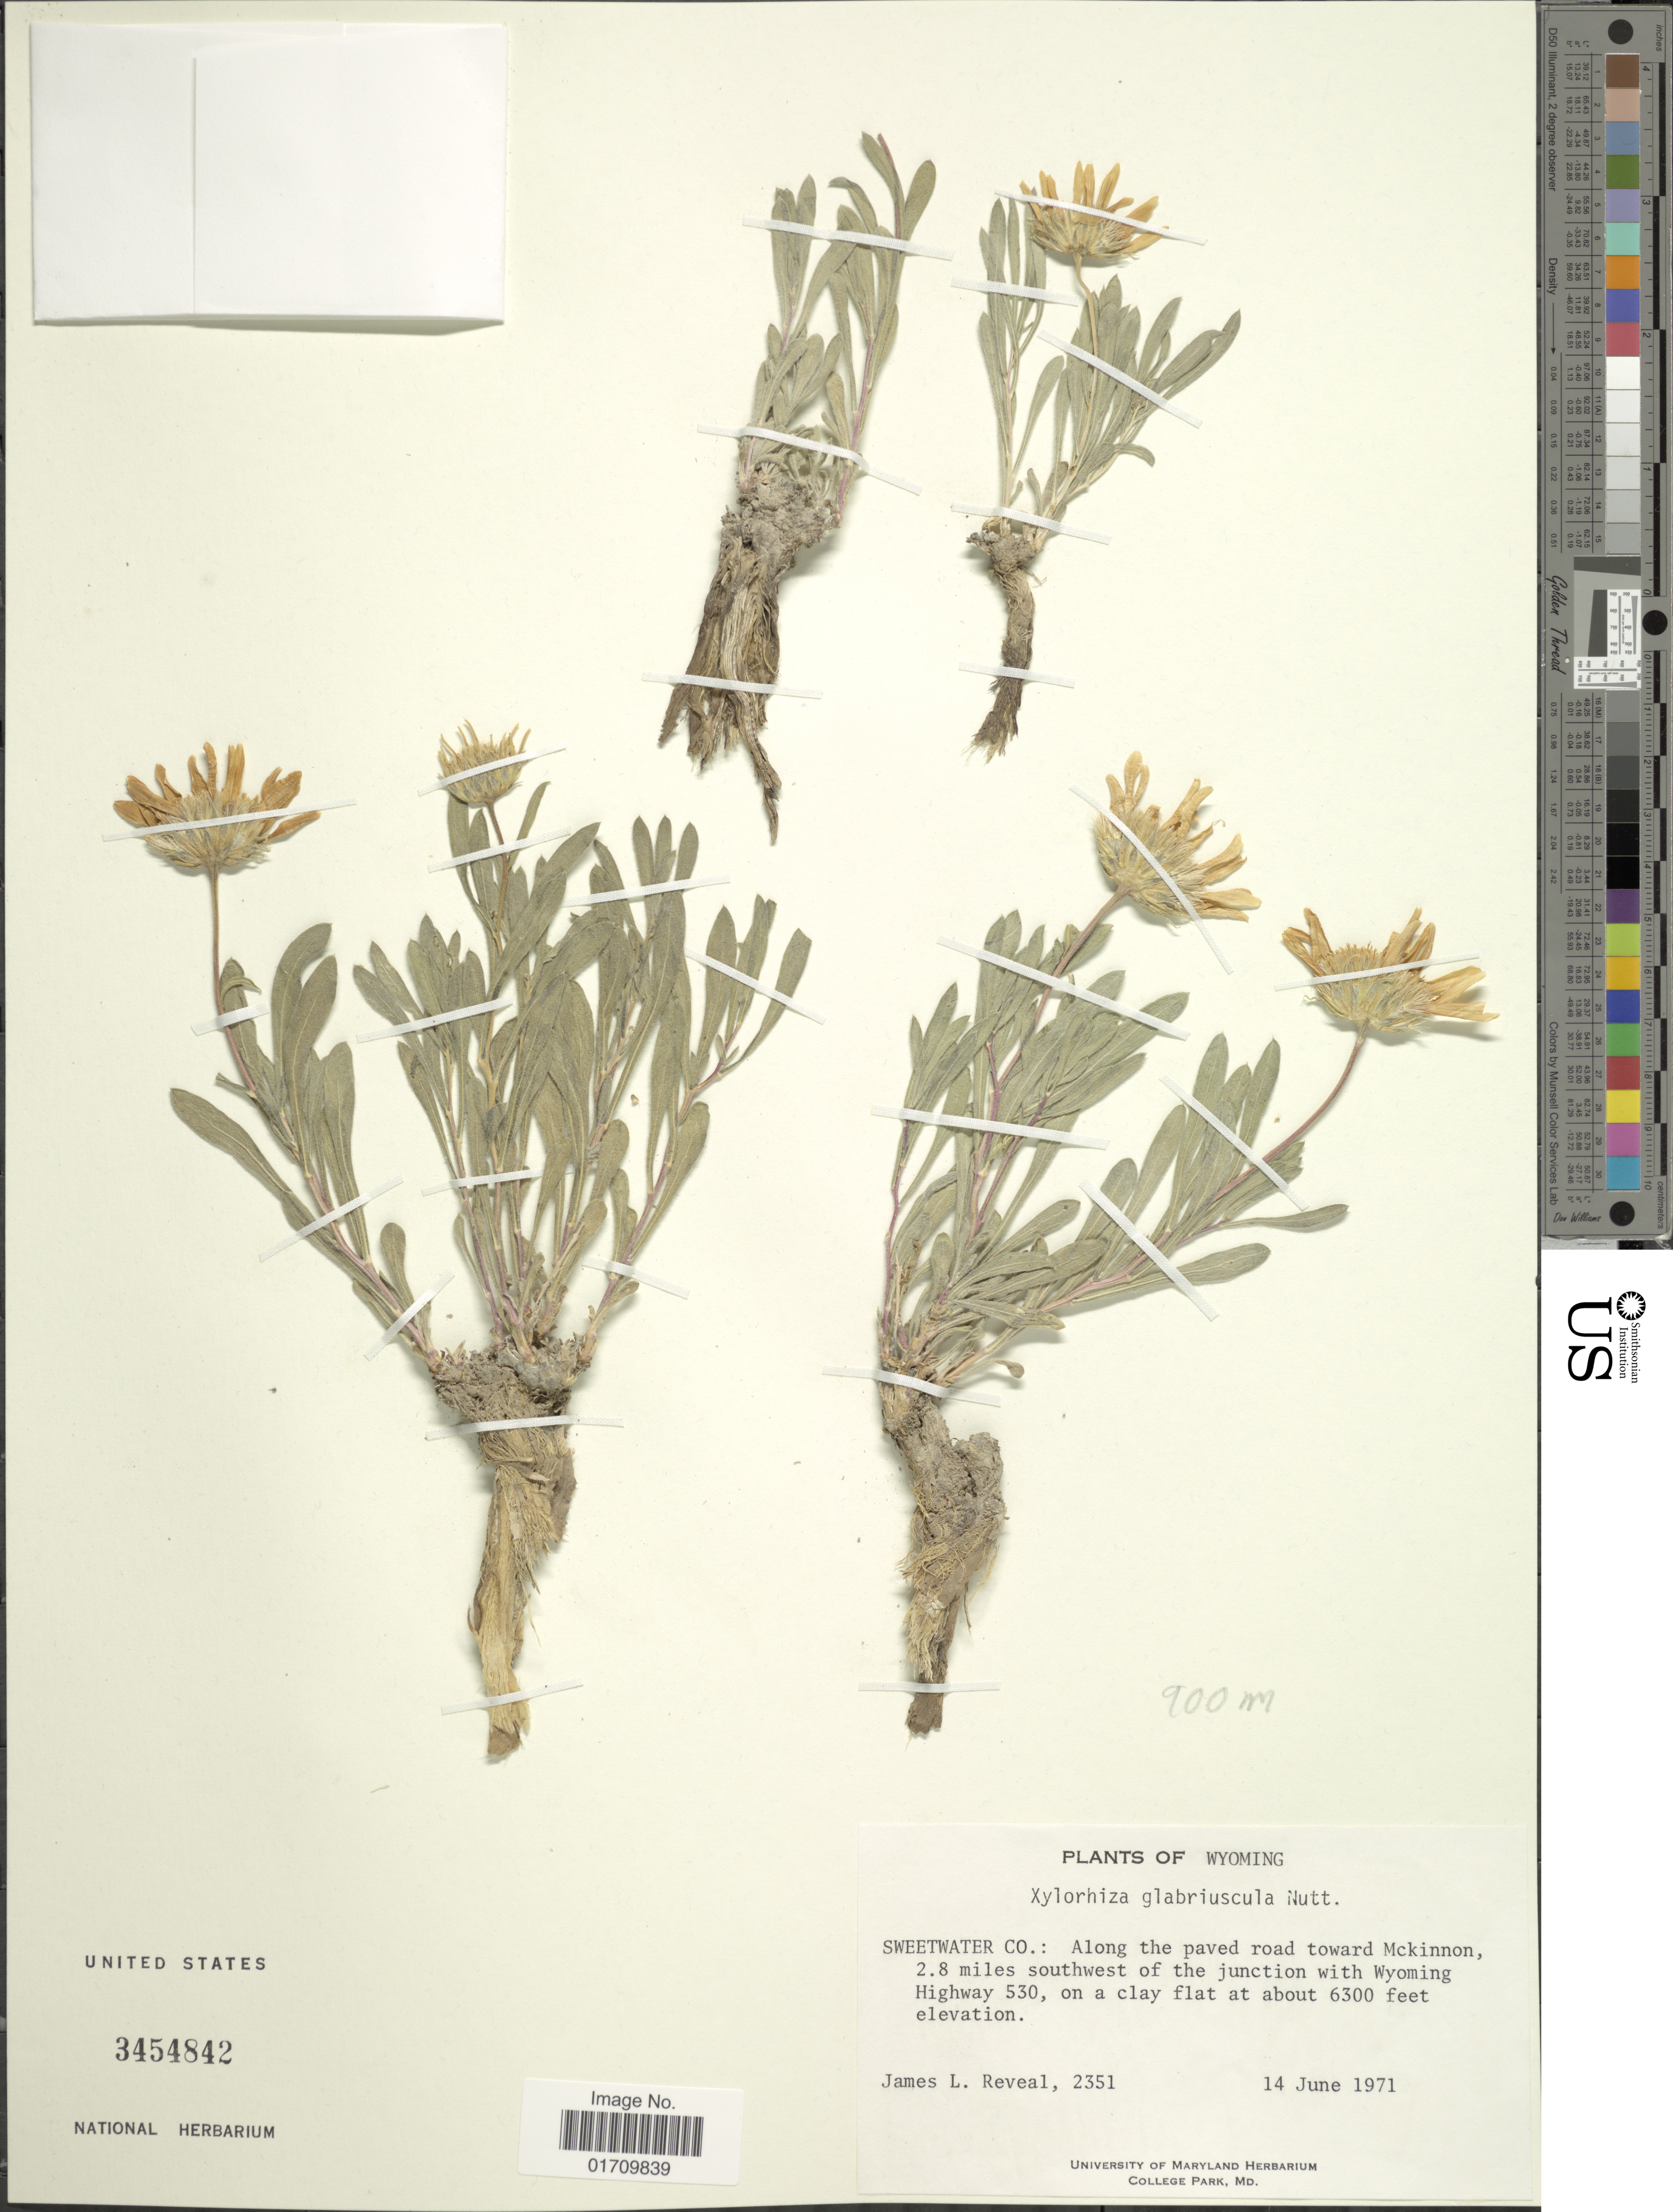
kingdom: Plantae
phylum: Tracheophyta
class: Magnoliopsida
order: Asterales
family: Asteraceae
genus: Xylorhiza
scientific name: Xylorhiza glabriuscula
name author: Nutt.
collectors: J. L. Reveal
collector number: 2351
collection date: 1971-06-14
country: United States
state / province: Wyoming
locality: Sweetwater Co., road toward Mckinnon, 2.8 miles southwest of the junction with Wyoming Highway 530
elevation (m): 1920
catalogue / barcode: US 3454842